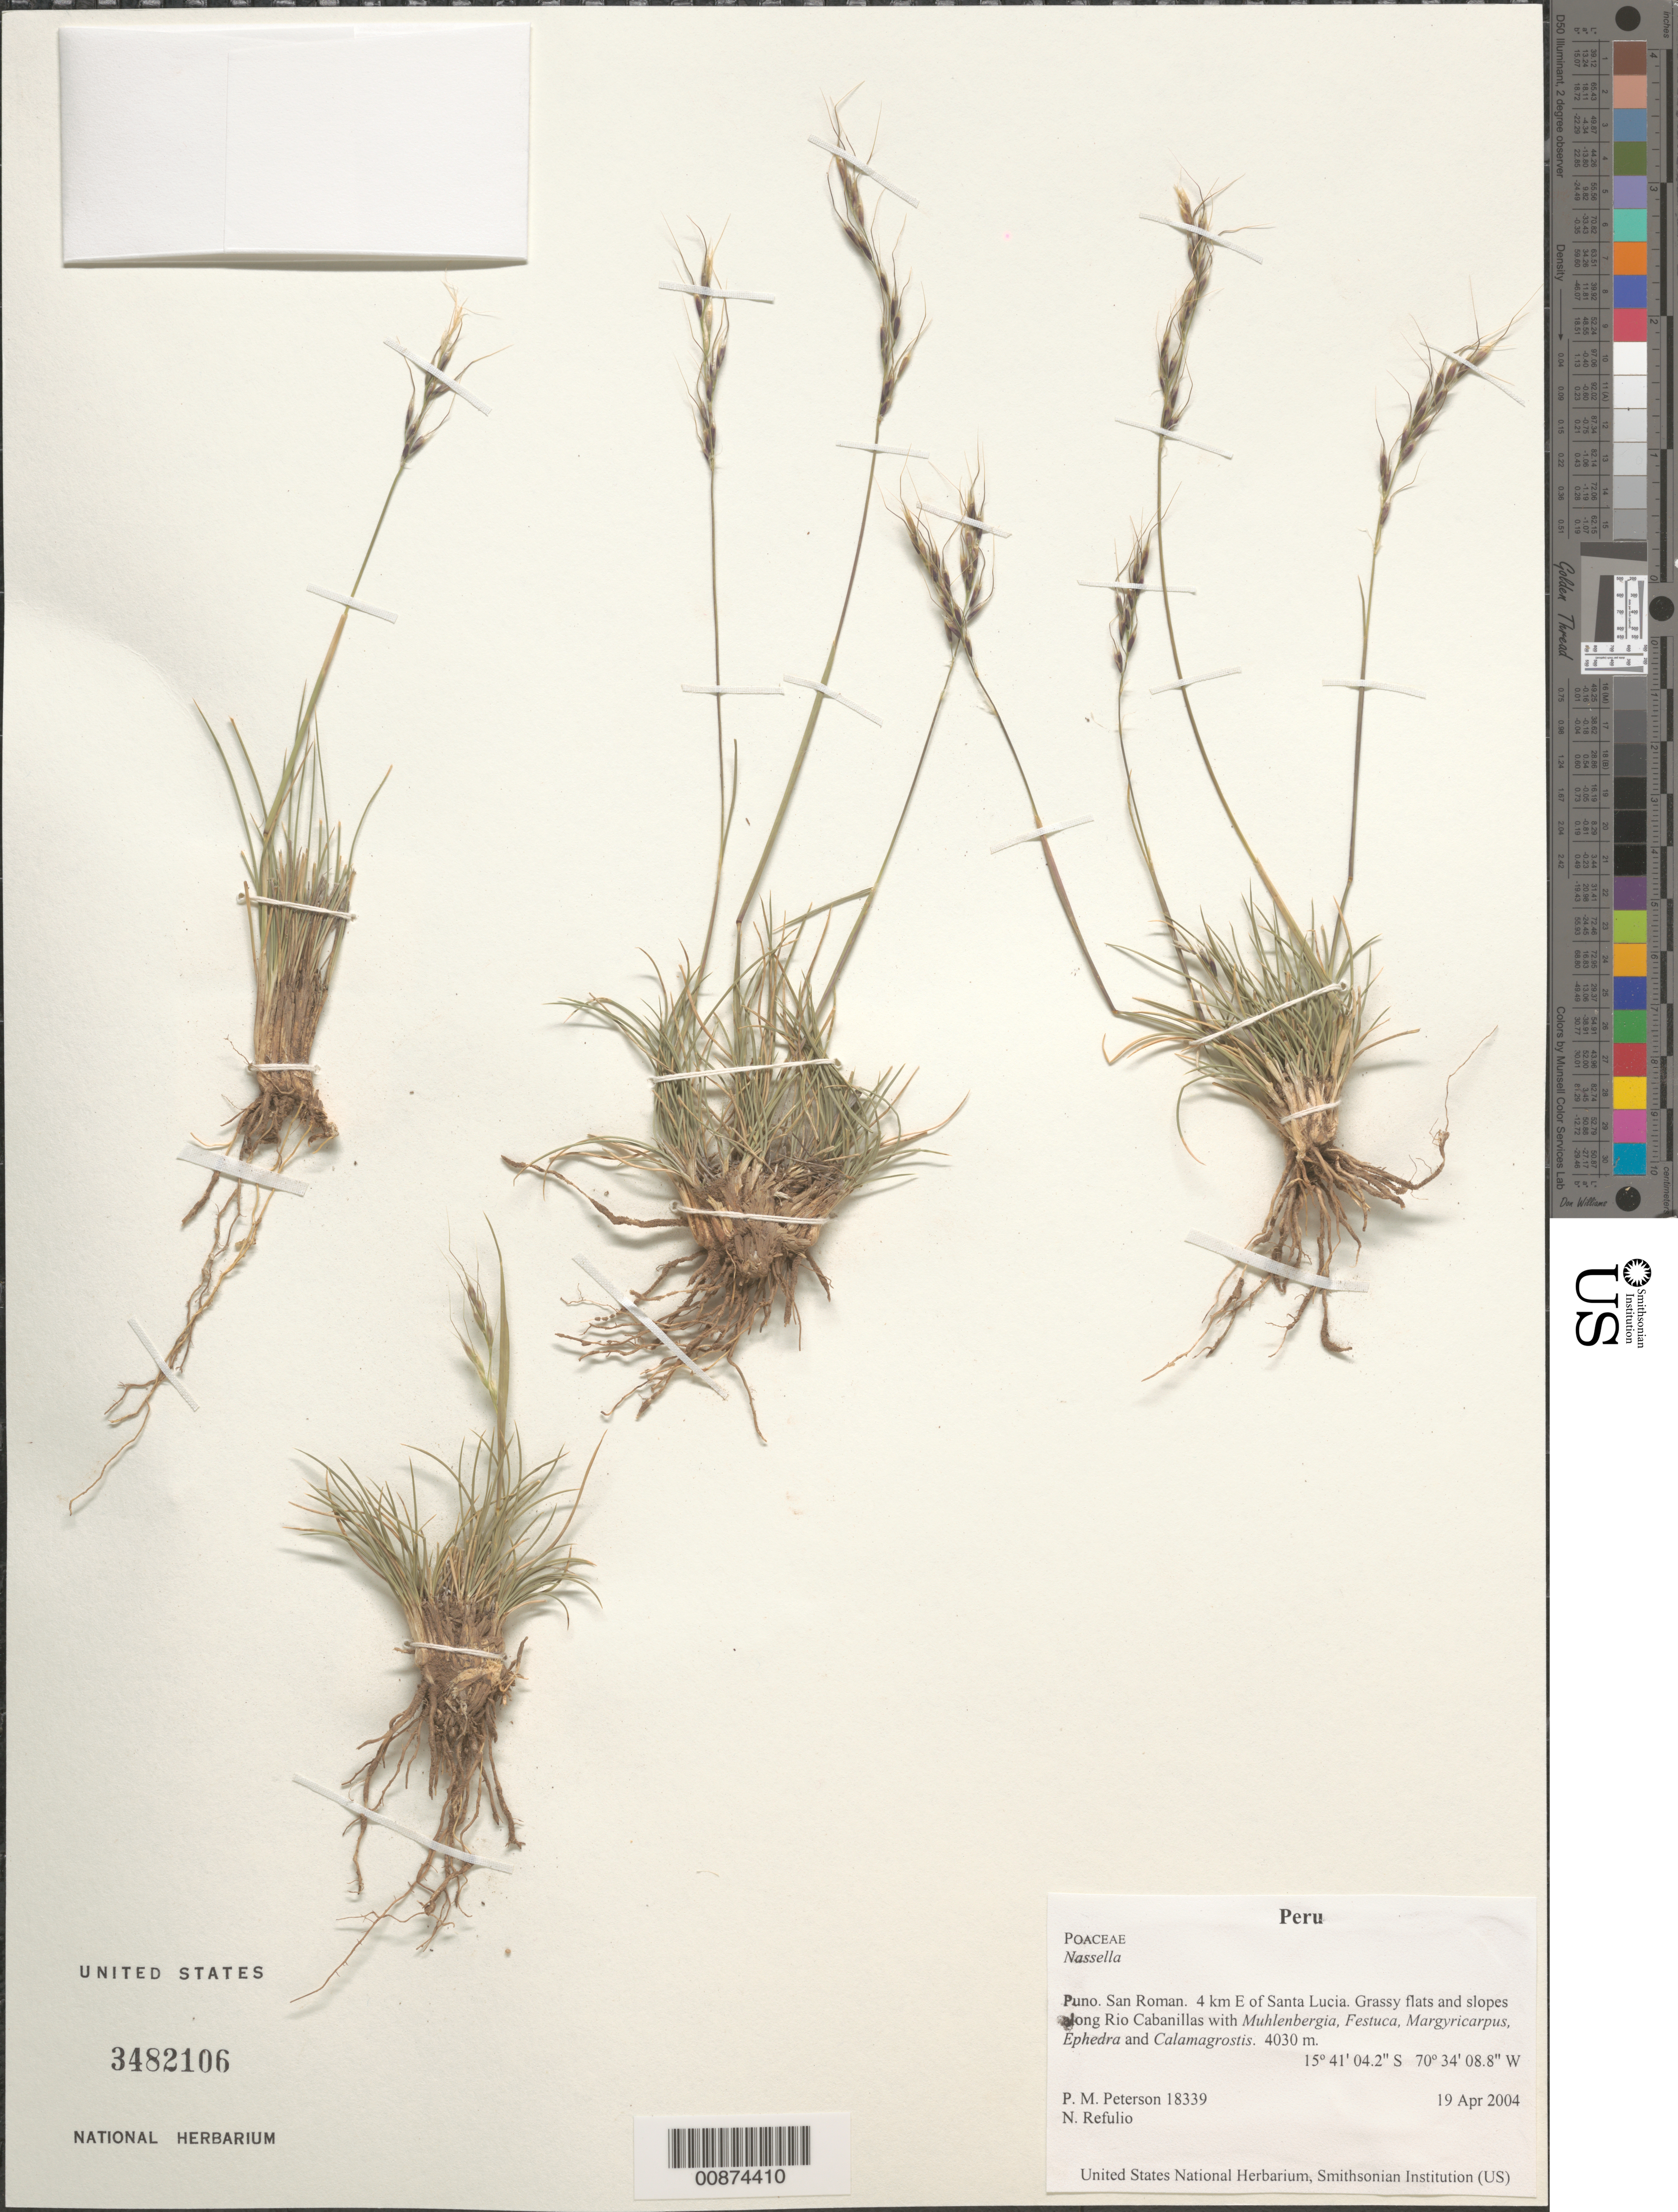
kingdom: Plantae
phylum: Tracheophyta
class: Liliopsida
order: Poales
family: Poaceae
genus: Nassella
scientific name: Nassella sp.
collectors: P. M. Peterson & N. Refulio-Rodríguez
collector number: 18339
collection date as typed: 19 Apr 2004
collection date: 2004-04-19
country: Peru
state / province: Puno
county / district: San Román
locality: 4 km E of Santa Lucia. Grassy flats and slopes along Rio Cabanillas with Muhlenbergia, Festuca, Margyricarpus, Ephedra and Calamagrostis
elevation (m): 4030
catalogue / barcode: US 3482106